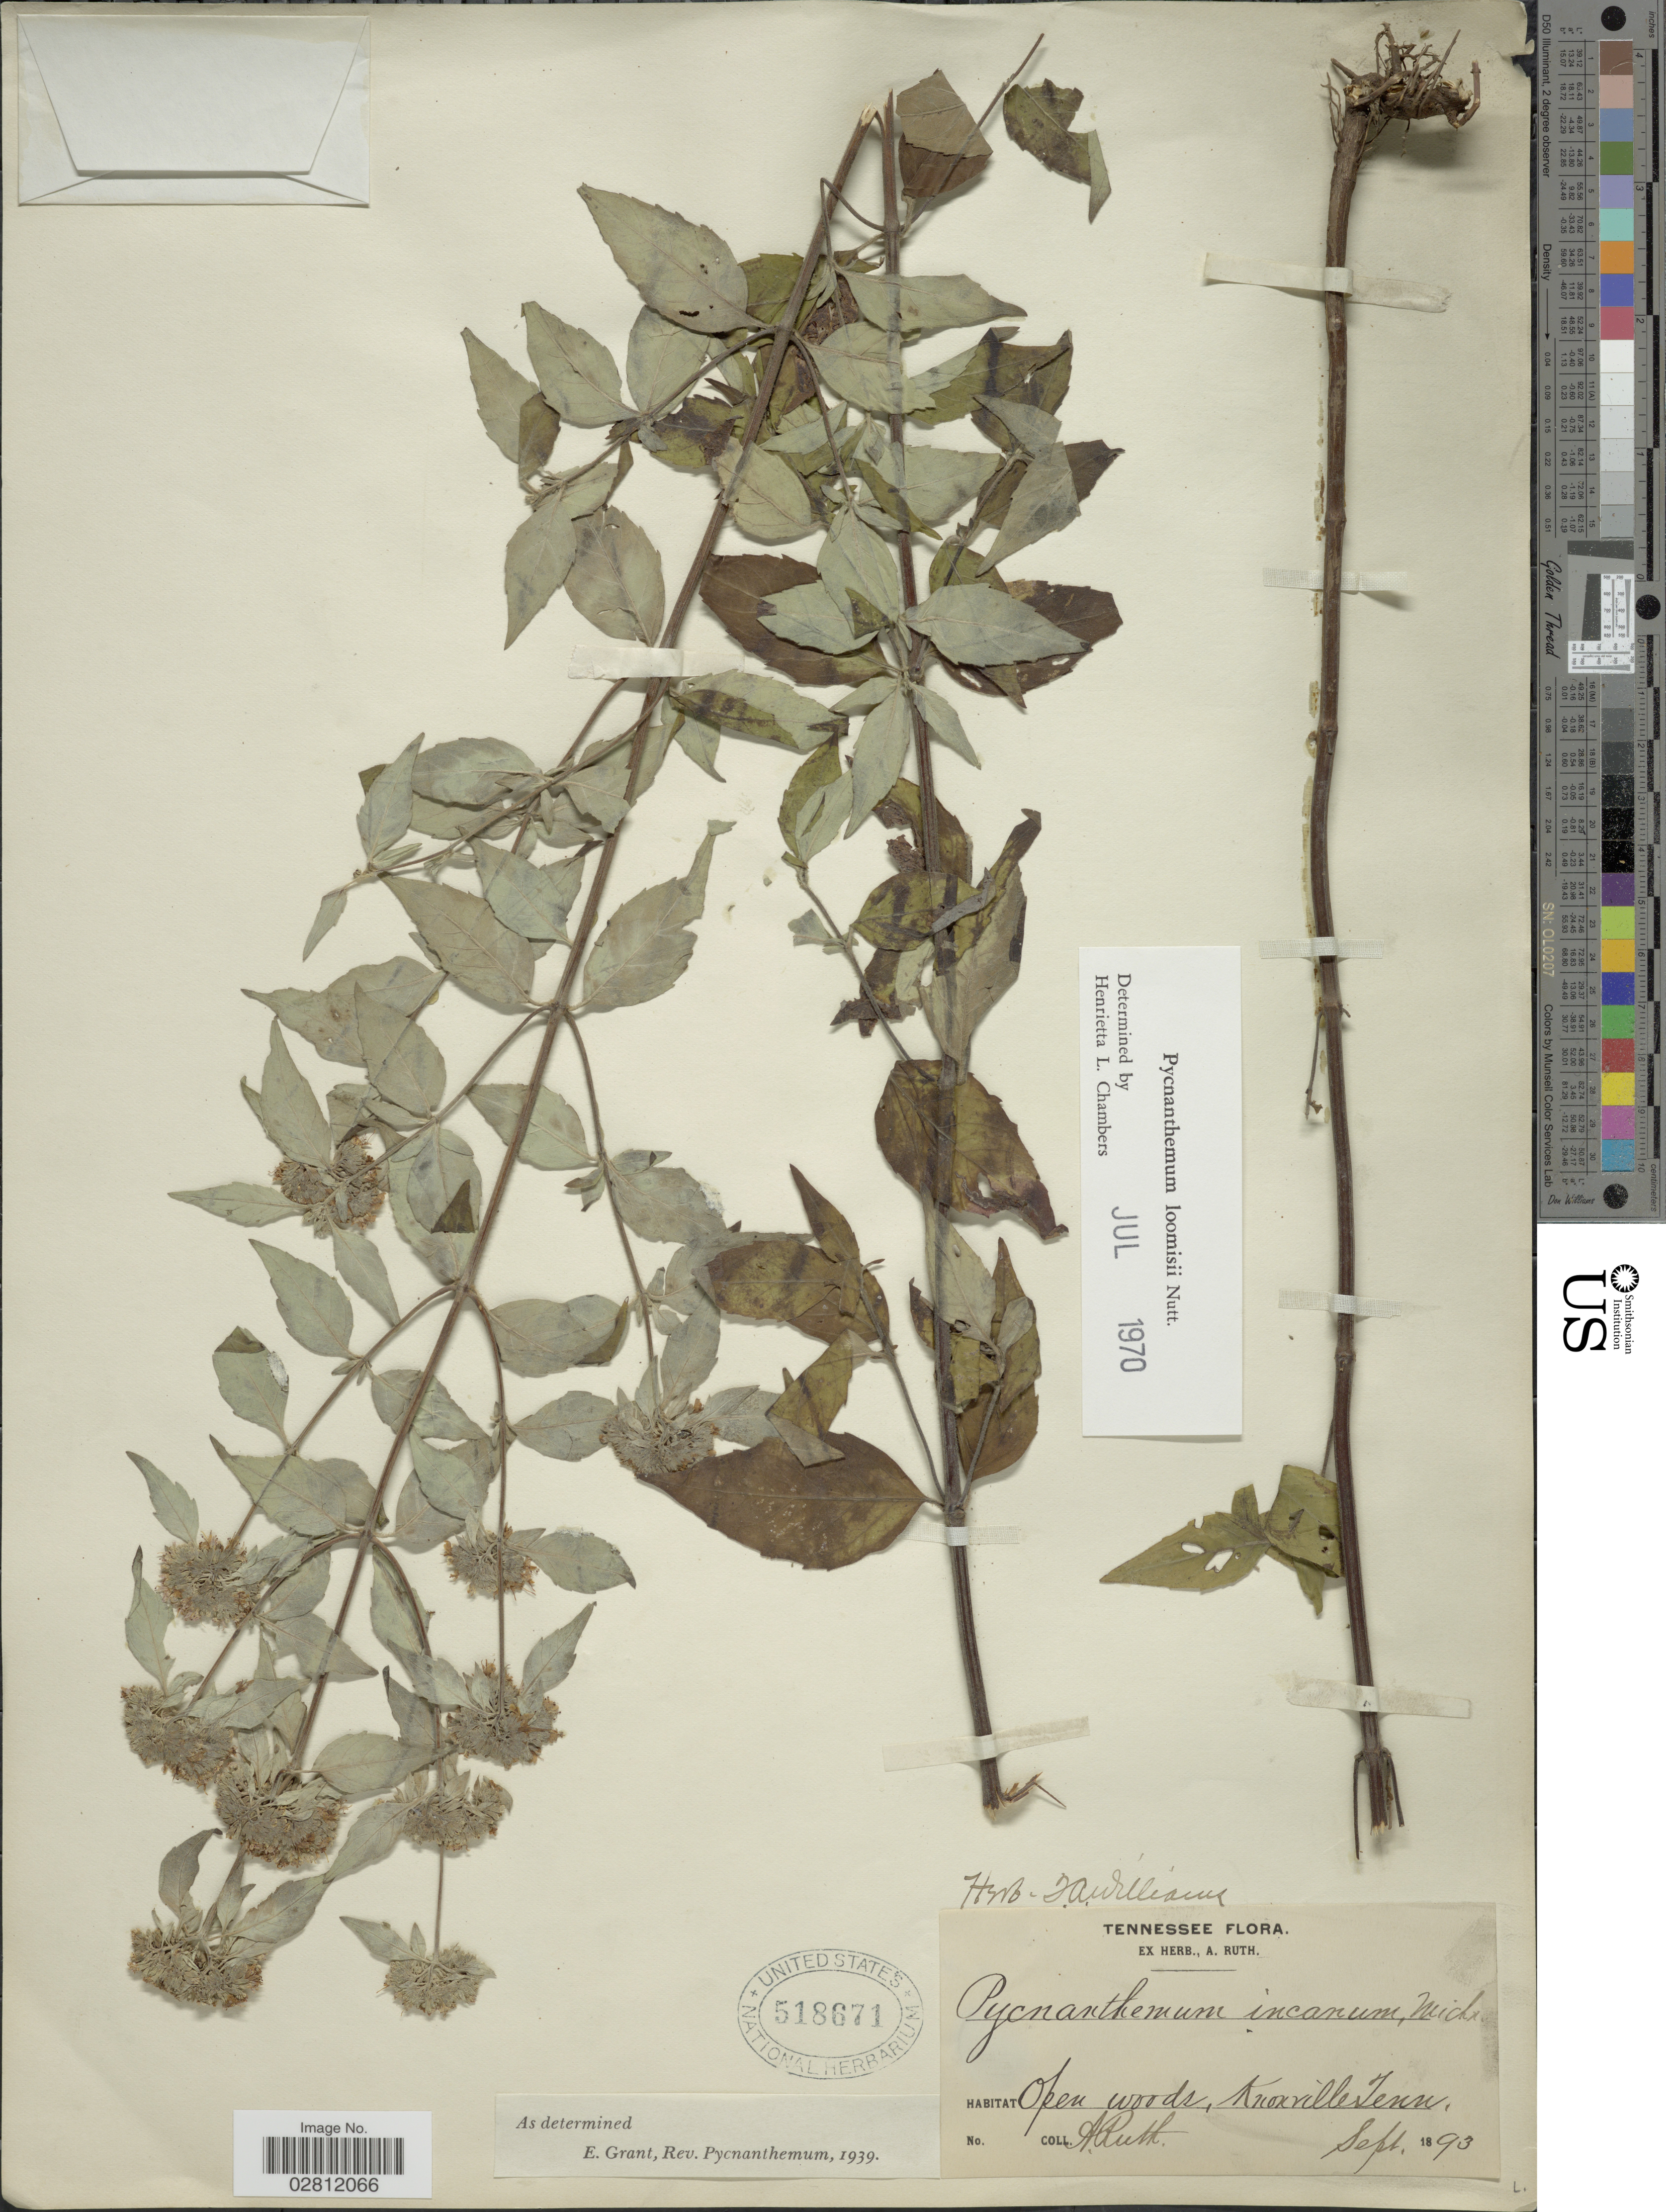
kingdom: Plantae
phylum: Tracheophyta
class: Magnoliopsida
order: Lamiales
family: Lamiaceae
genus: Pycnanthemum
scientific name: Pycnanthemum loomisii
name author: Nutt.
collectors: A. Ruth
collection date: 1893-09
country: United States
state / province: Tennessee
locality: Knoxville.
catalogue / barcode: US 518671